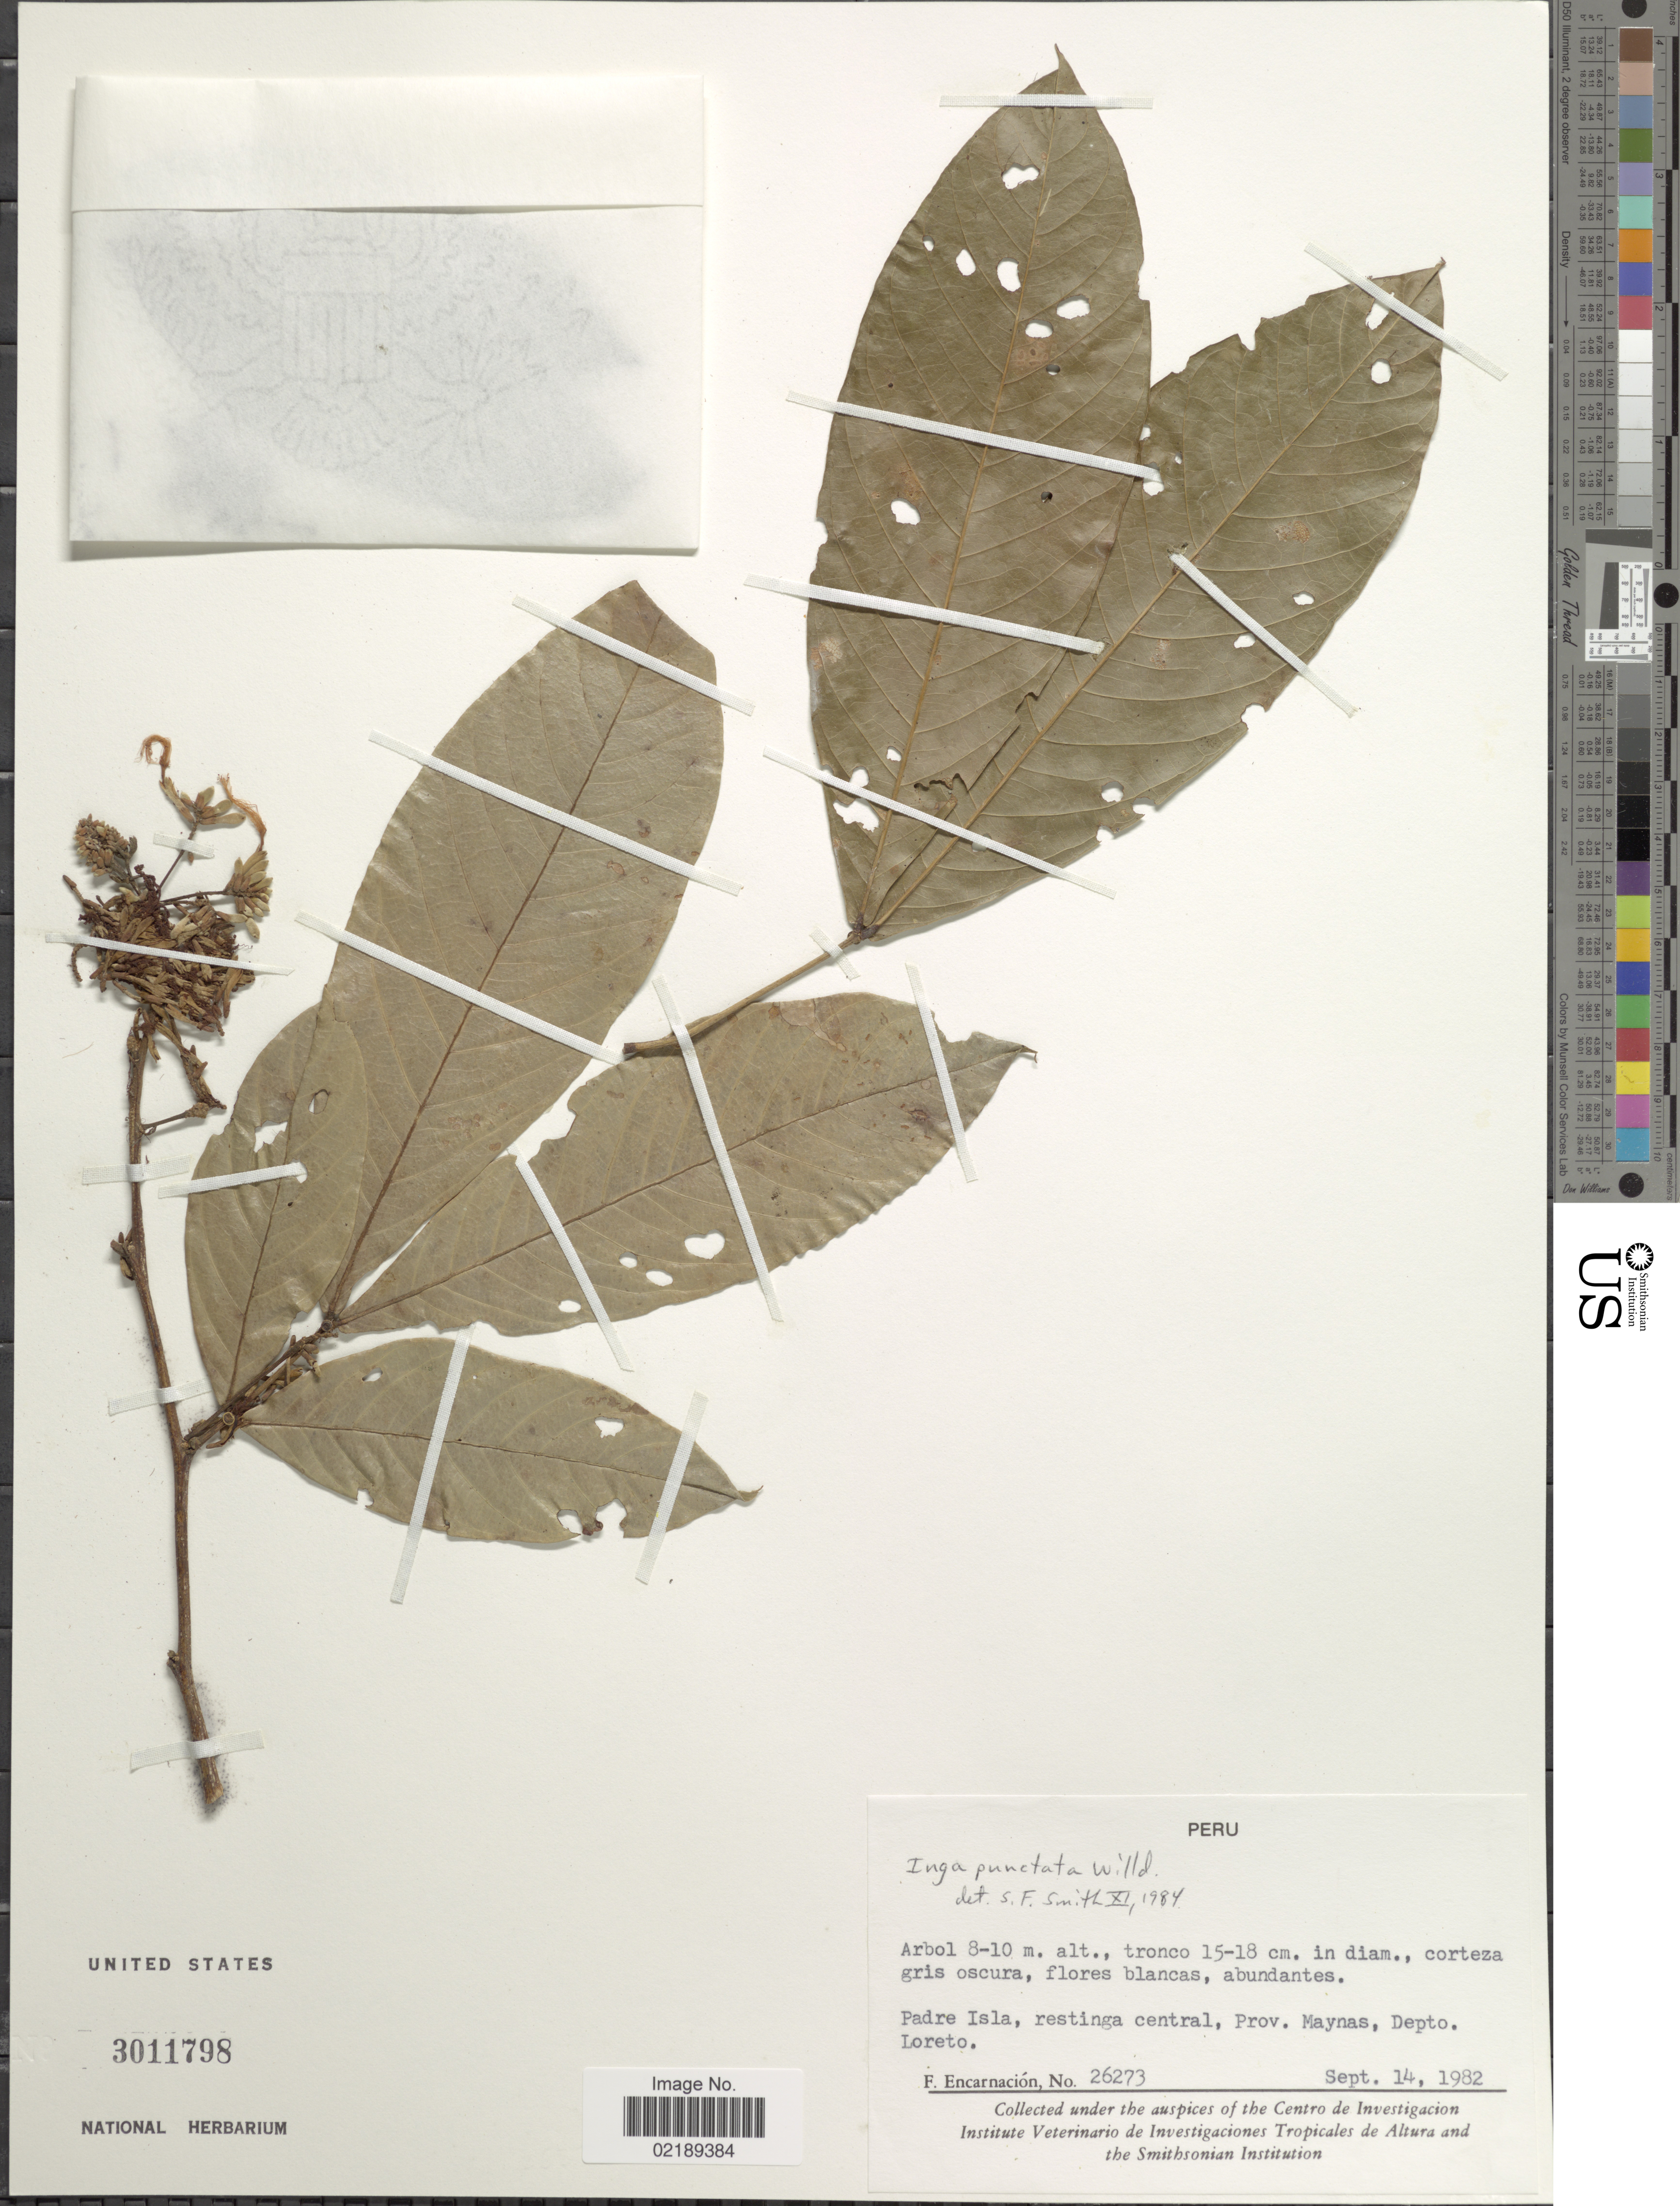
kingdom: Plantae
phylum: Tracheophyta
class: Magnoliopsida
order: Fabales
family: Fabaceae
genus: Inga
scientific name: Inga punctata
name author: Willd.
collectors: F. Encarnación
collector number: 26273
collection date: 1982-09-14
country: Peru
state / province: Loreto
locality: Padre Isla, Restinga central, frente a Iquitos, Prov. Maynas.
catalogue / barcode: US 3011798